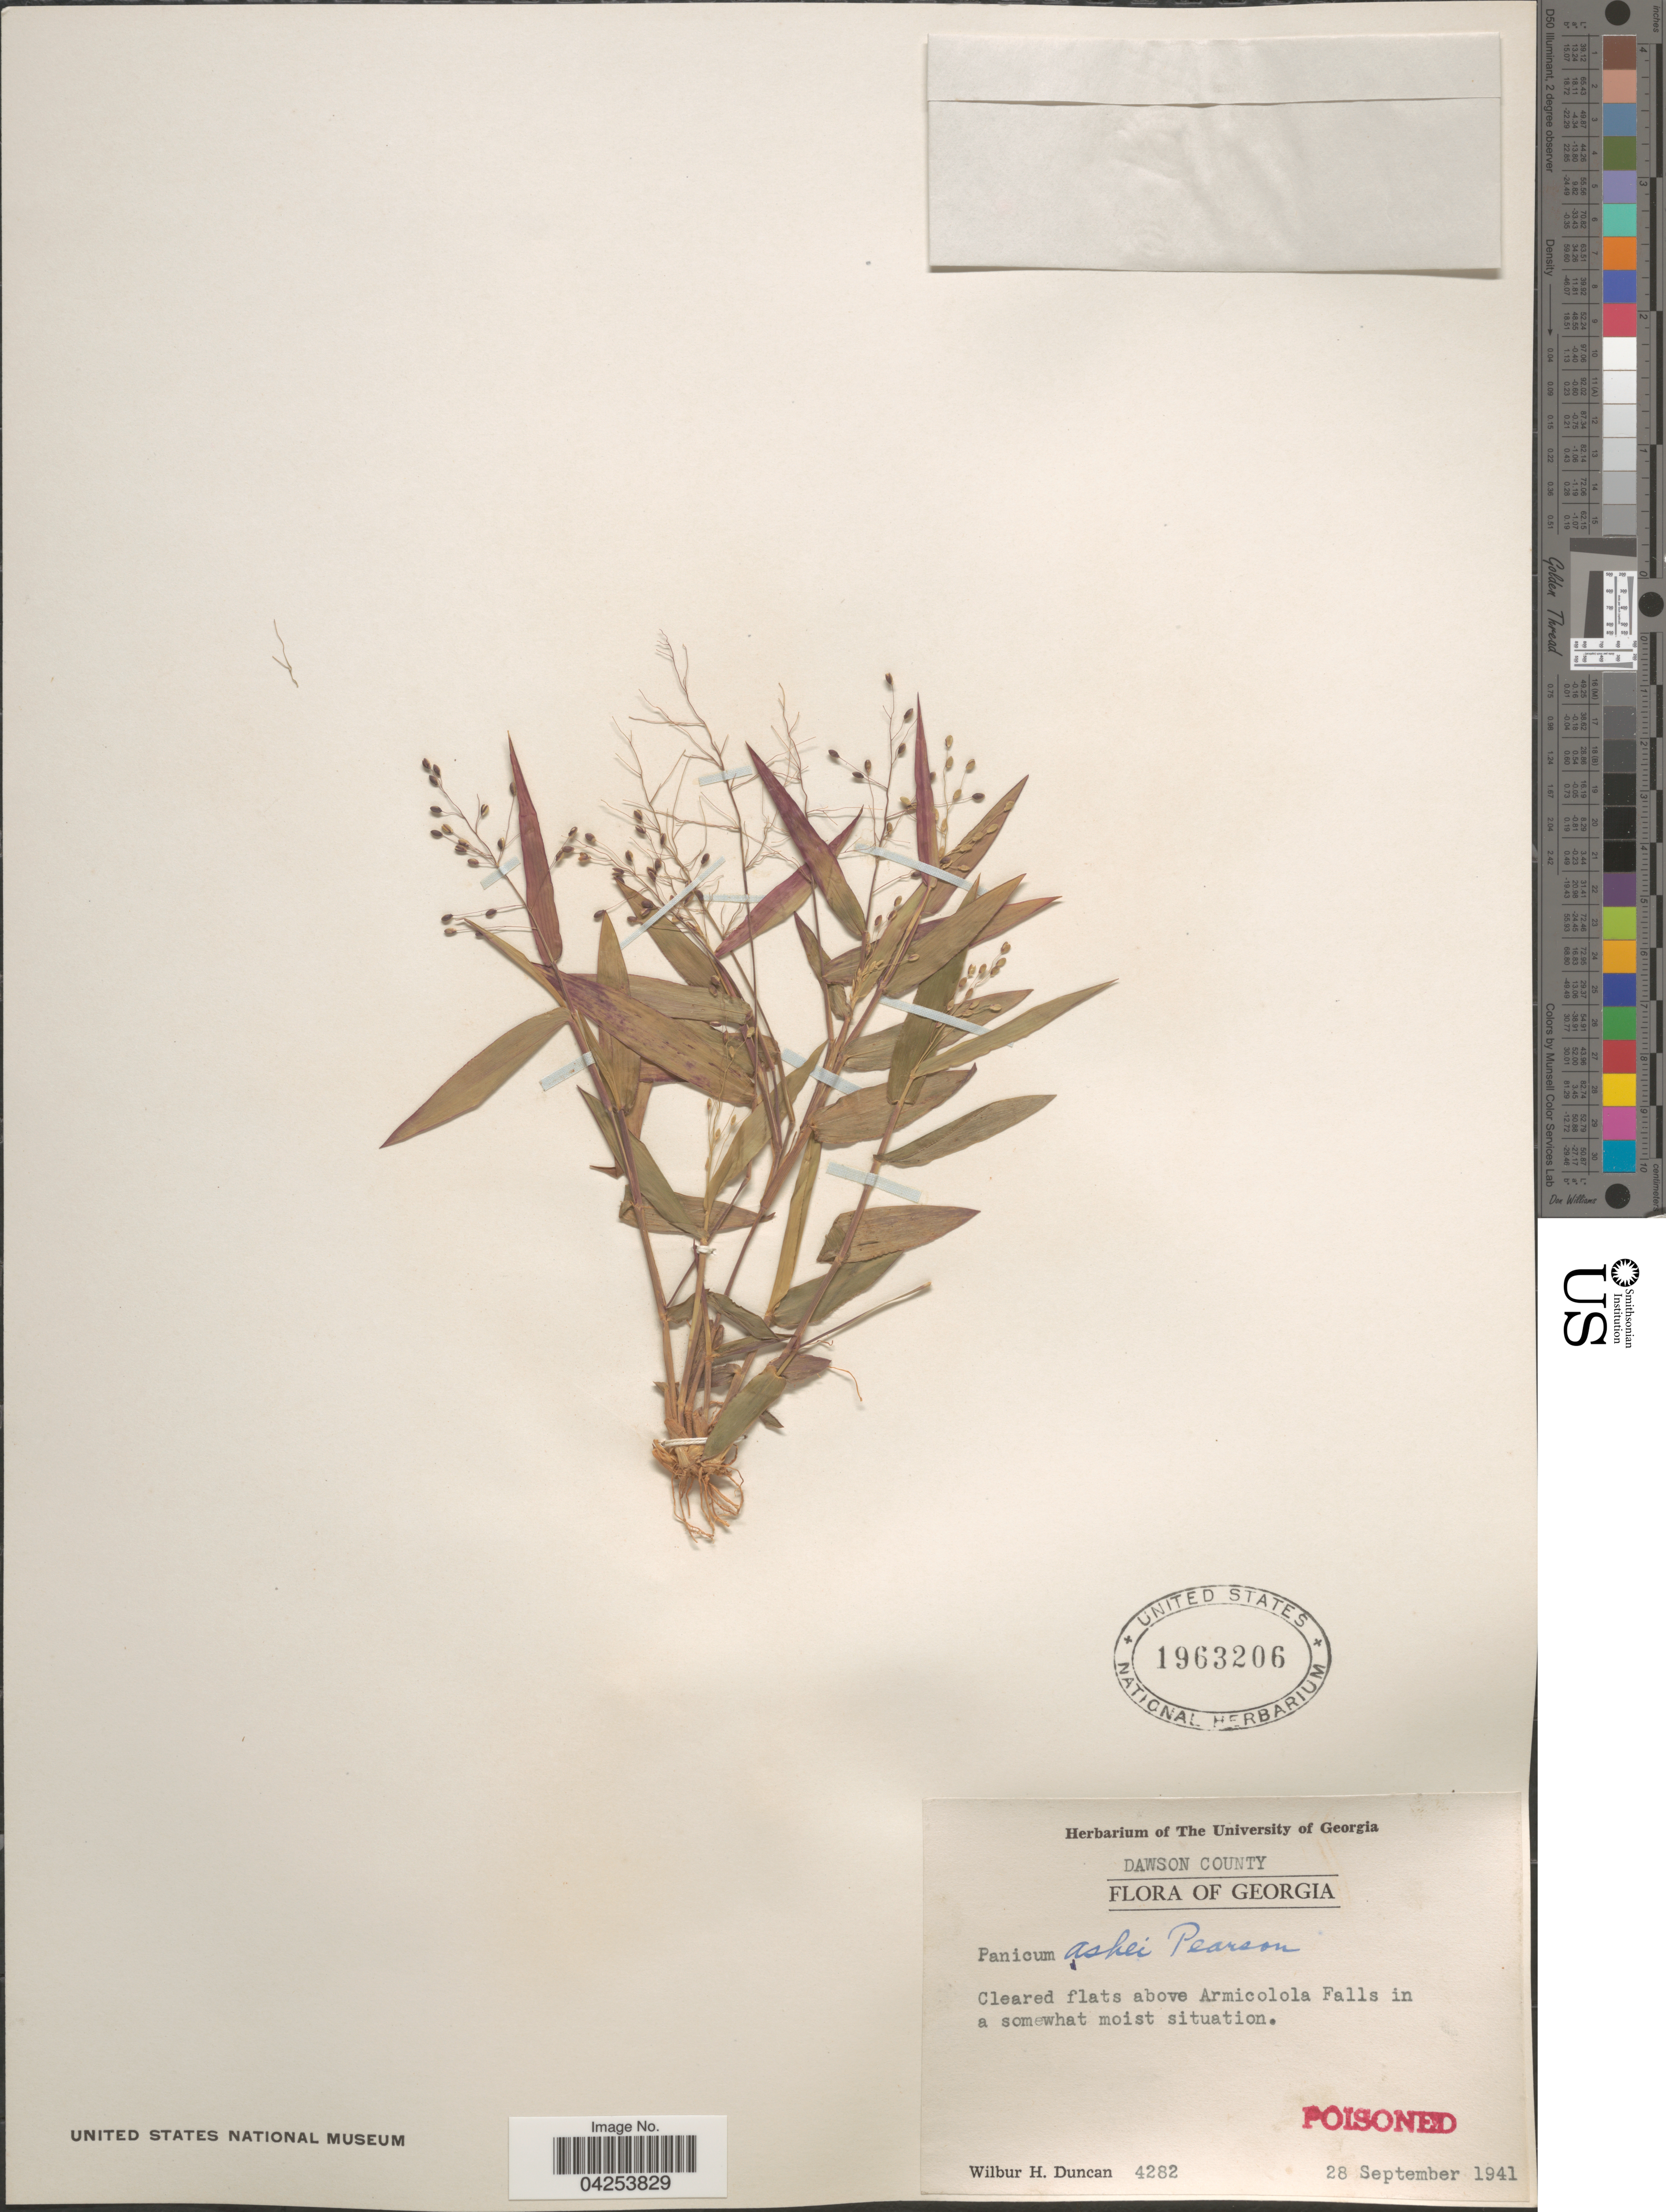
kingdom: Plantae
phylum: Tracheophyta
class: Liliopsida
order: Poales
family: Poaceae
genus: Dichanthelium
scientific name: Dichanthelium commutatum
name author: (Schult.) Gould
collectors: W. H. Duncan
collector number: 4282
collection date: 1941-09-28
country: United States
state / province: Georgia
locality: Dawson County. Cleared flats above Armicolola Falls in a somewhat moist situation.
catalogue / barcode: US 1963206